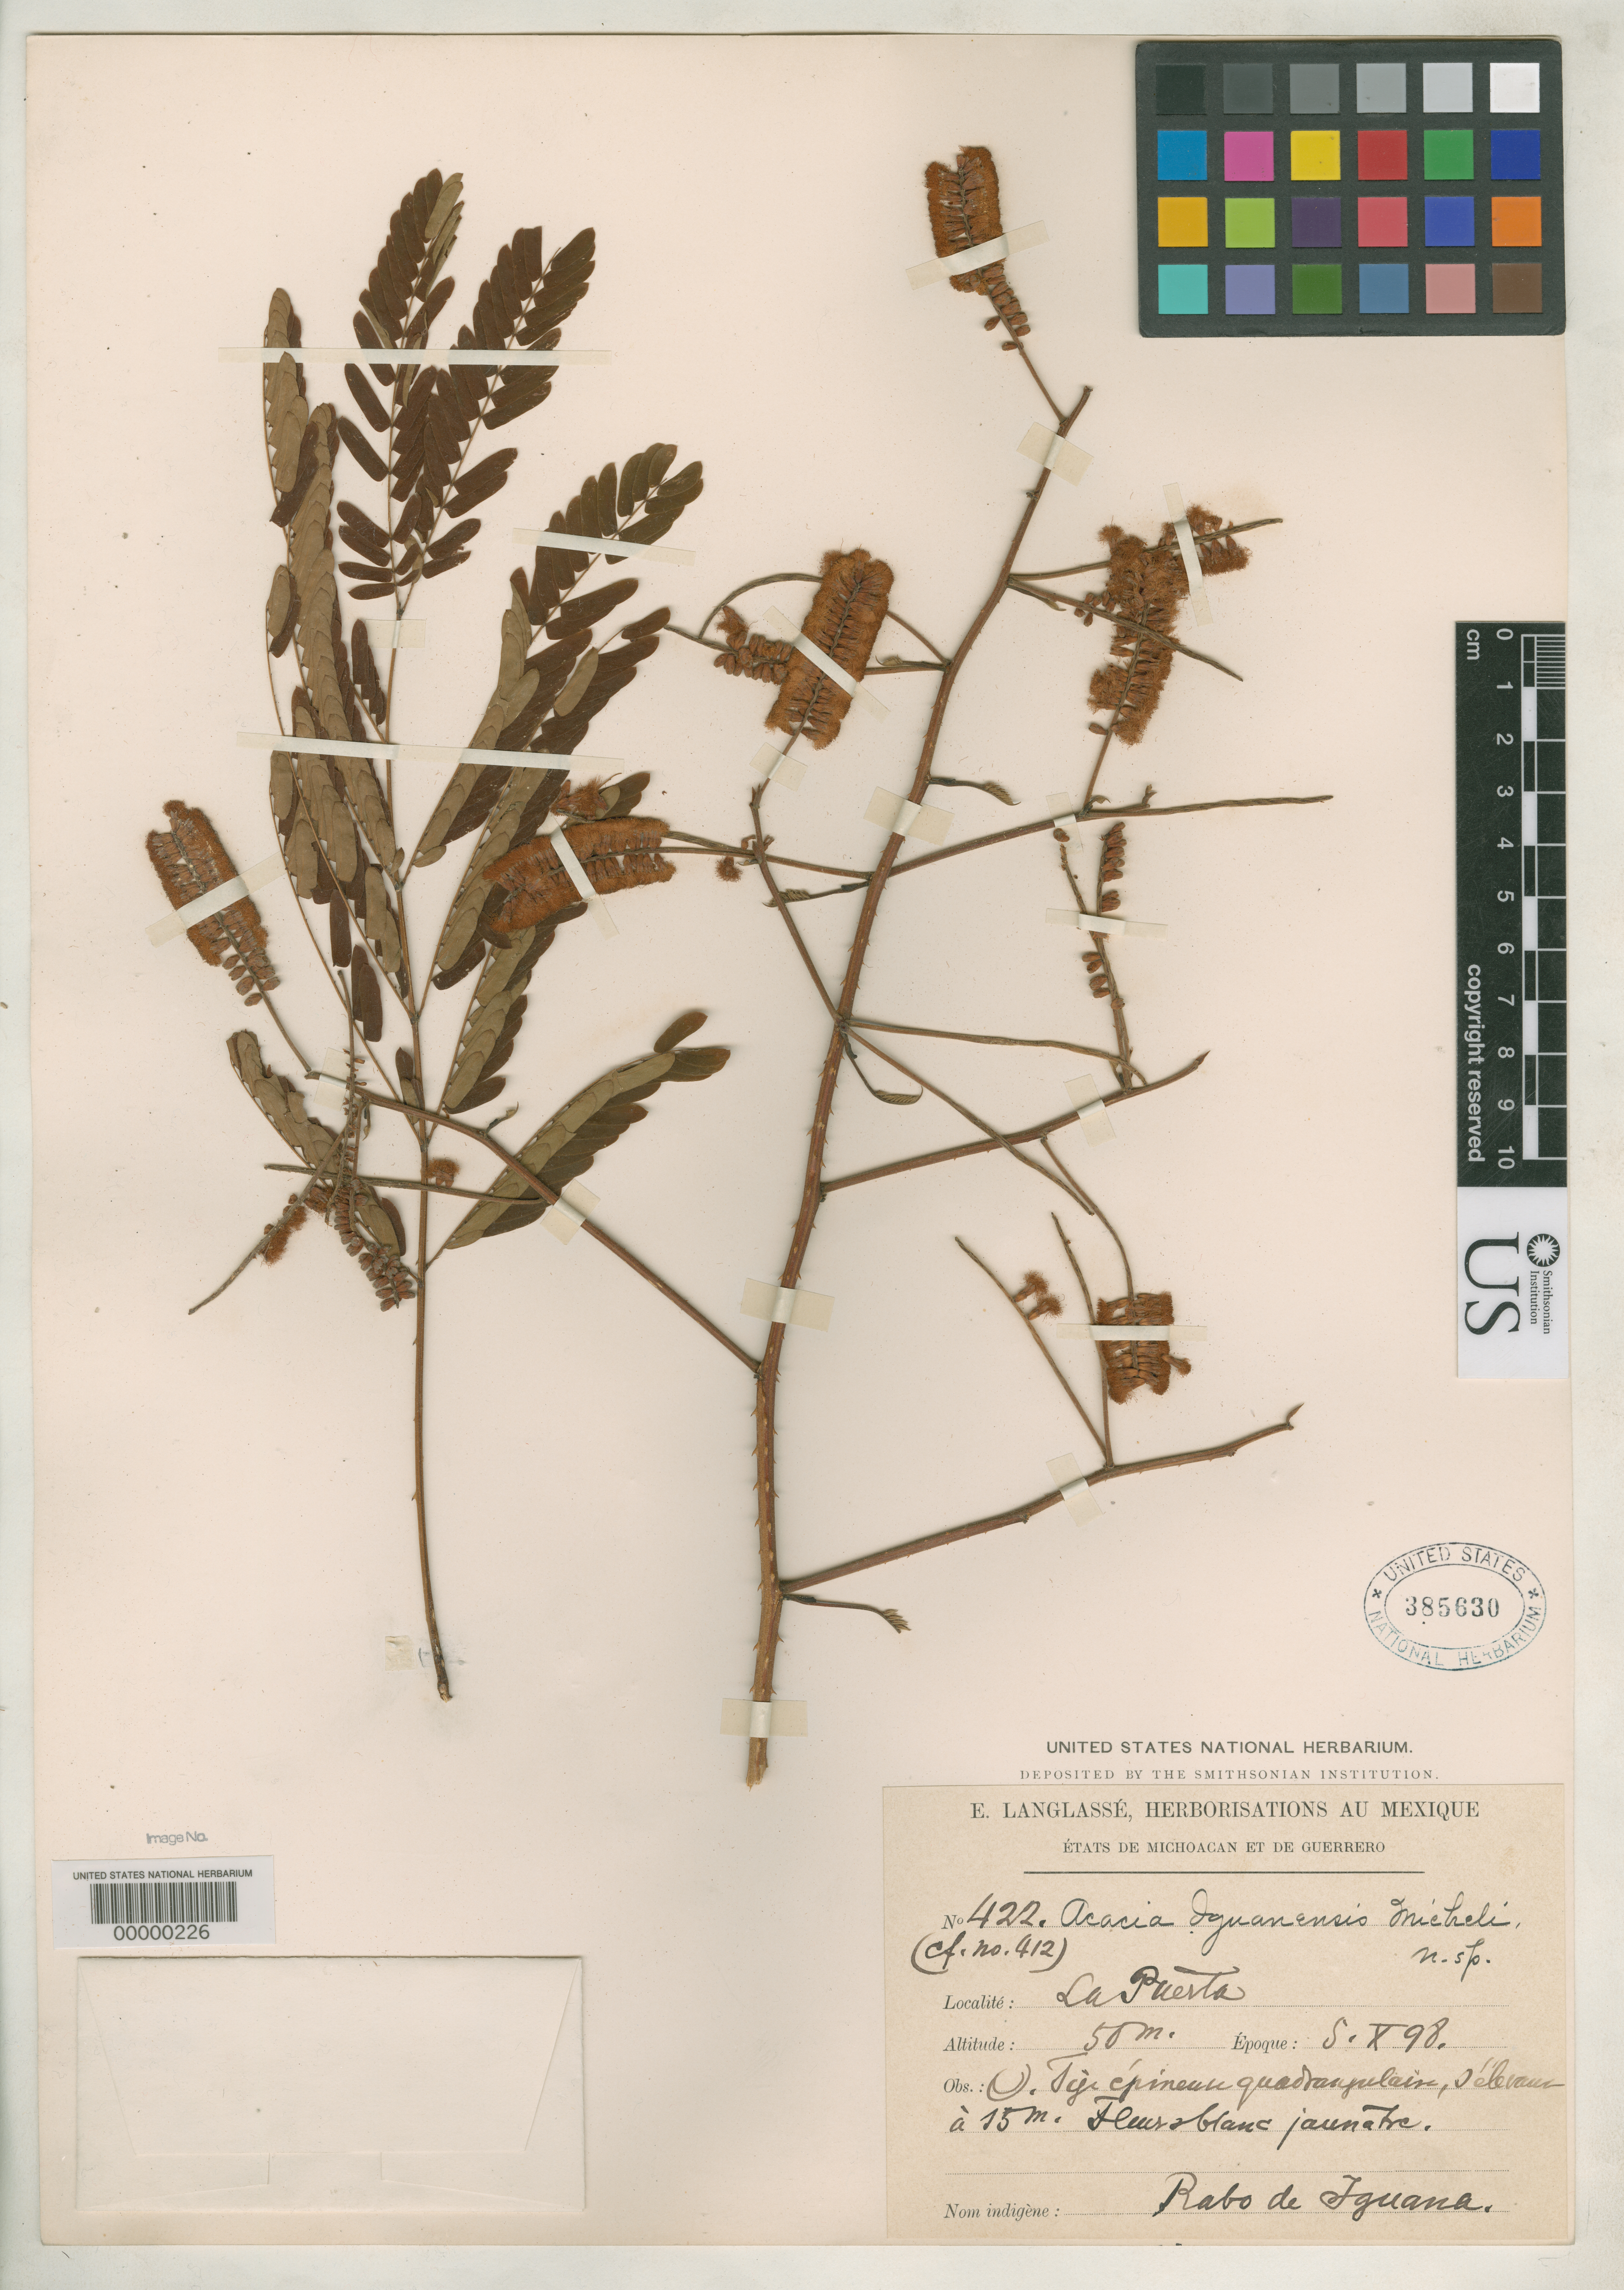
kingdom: Plantae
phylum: Tracheophyta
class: Magnoliopsida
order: Fabales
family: Fabaceae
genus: Acacia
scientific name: Acacia iguana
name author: Micheli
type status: Type Fragment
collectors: E. Langlassé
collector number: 422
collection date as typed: Oct 1898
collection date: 1898-10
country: Mexico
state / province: Guerrero / Michoacán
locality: La Puerta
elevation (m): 50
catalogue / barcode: US 385630